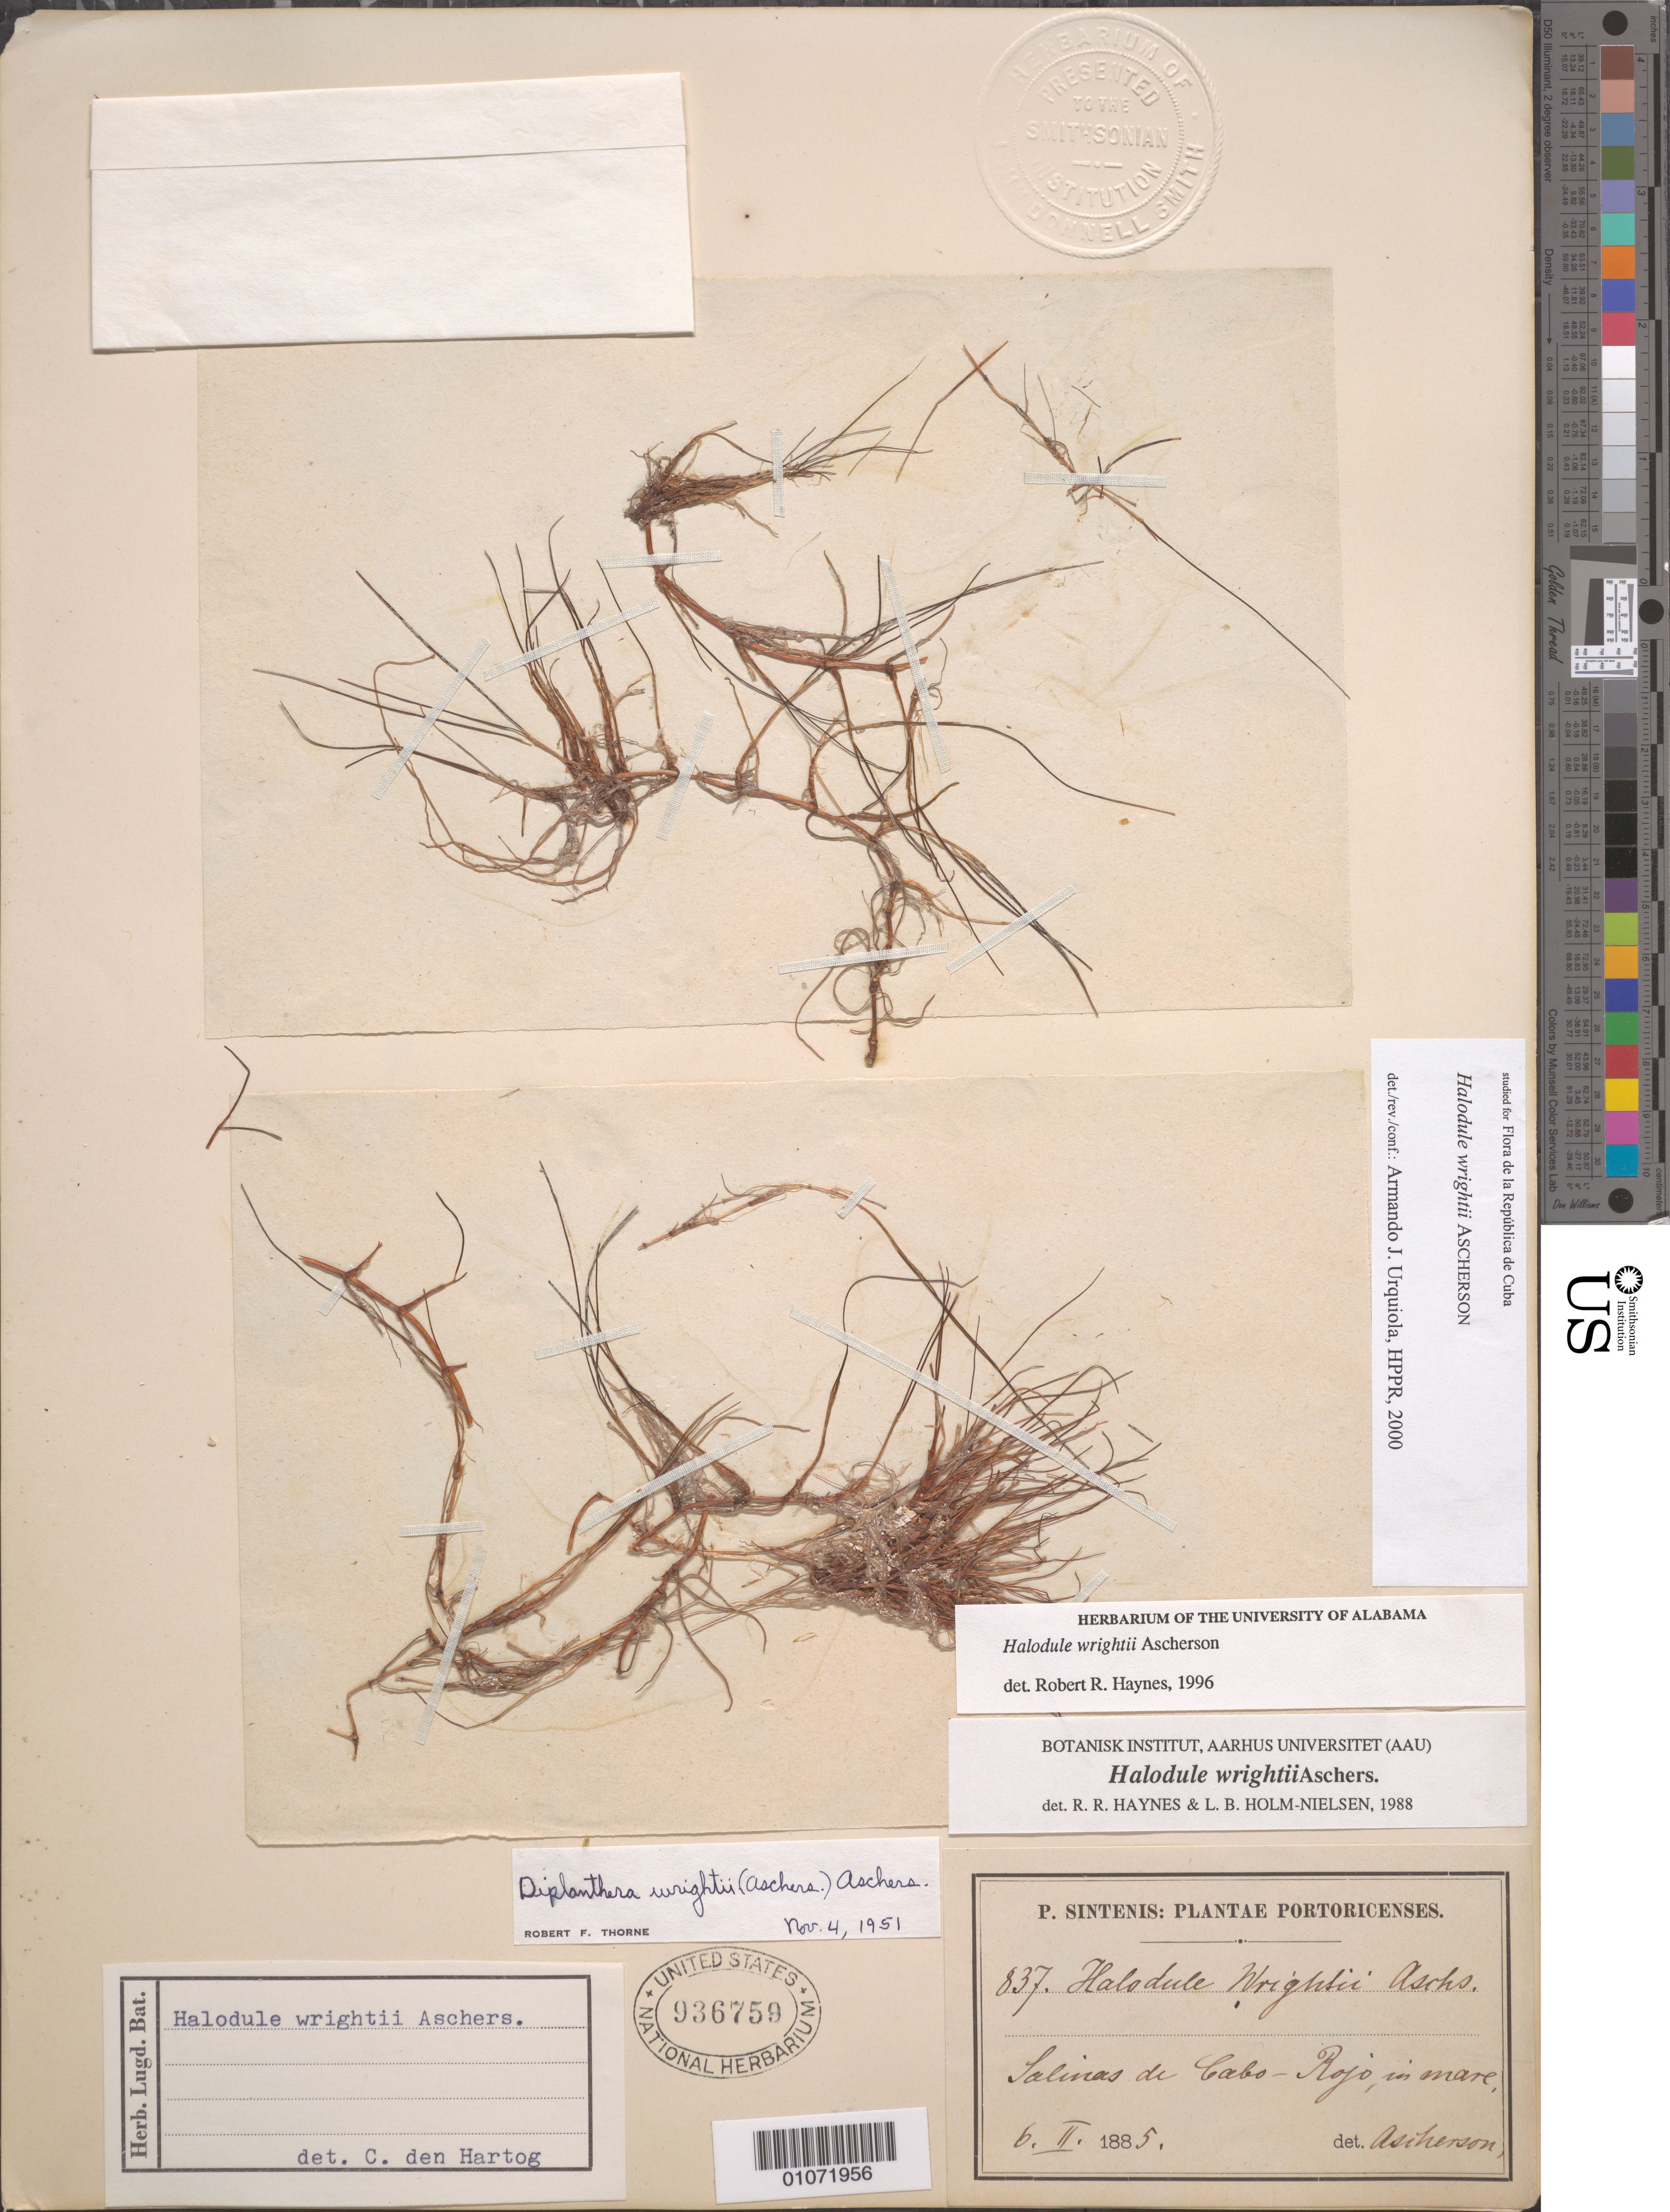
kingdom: Plantae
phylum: Tracheophyta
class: Liliopsida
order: Alismatales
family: Cymodoceaceae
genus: Halodule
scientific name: Halodule wrightii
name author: Asch.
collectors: P. Sintenis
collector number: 827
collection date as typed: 06 Feb 1885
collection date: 1885-02-06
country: Puerto Rico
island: Puerto Rico I.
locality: Salinas de Cabo Rojo en mare.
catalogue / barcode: US 936759